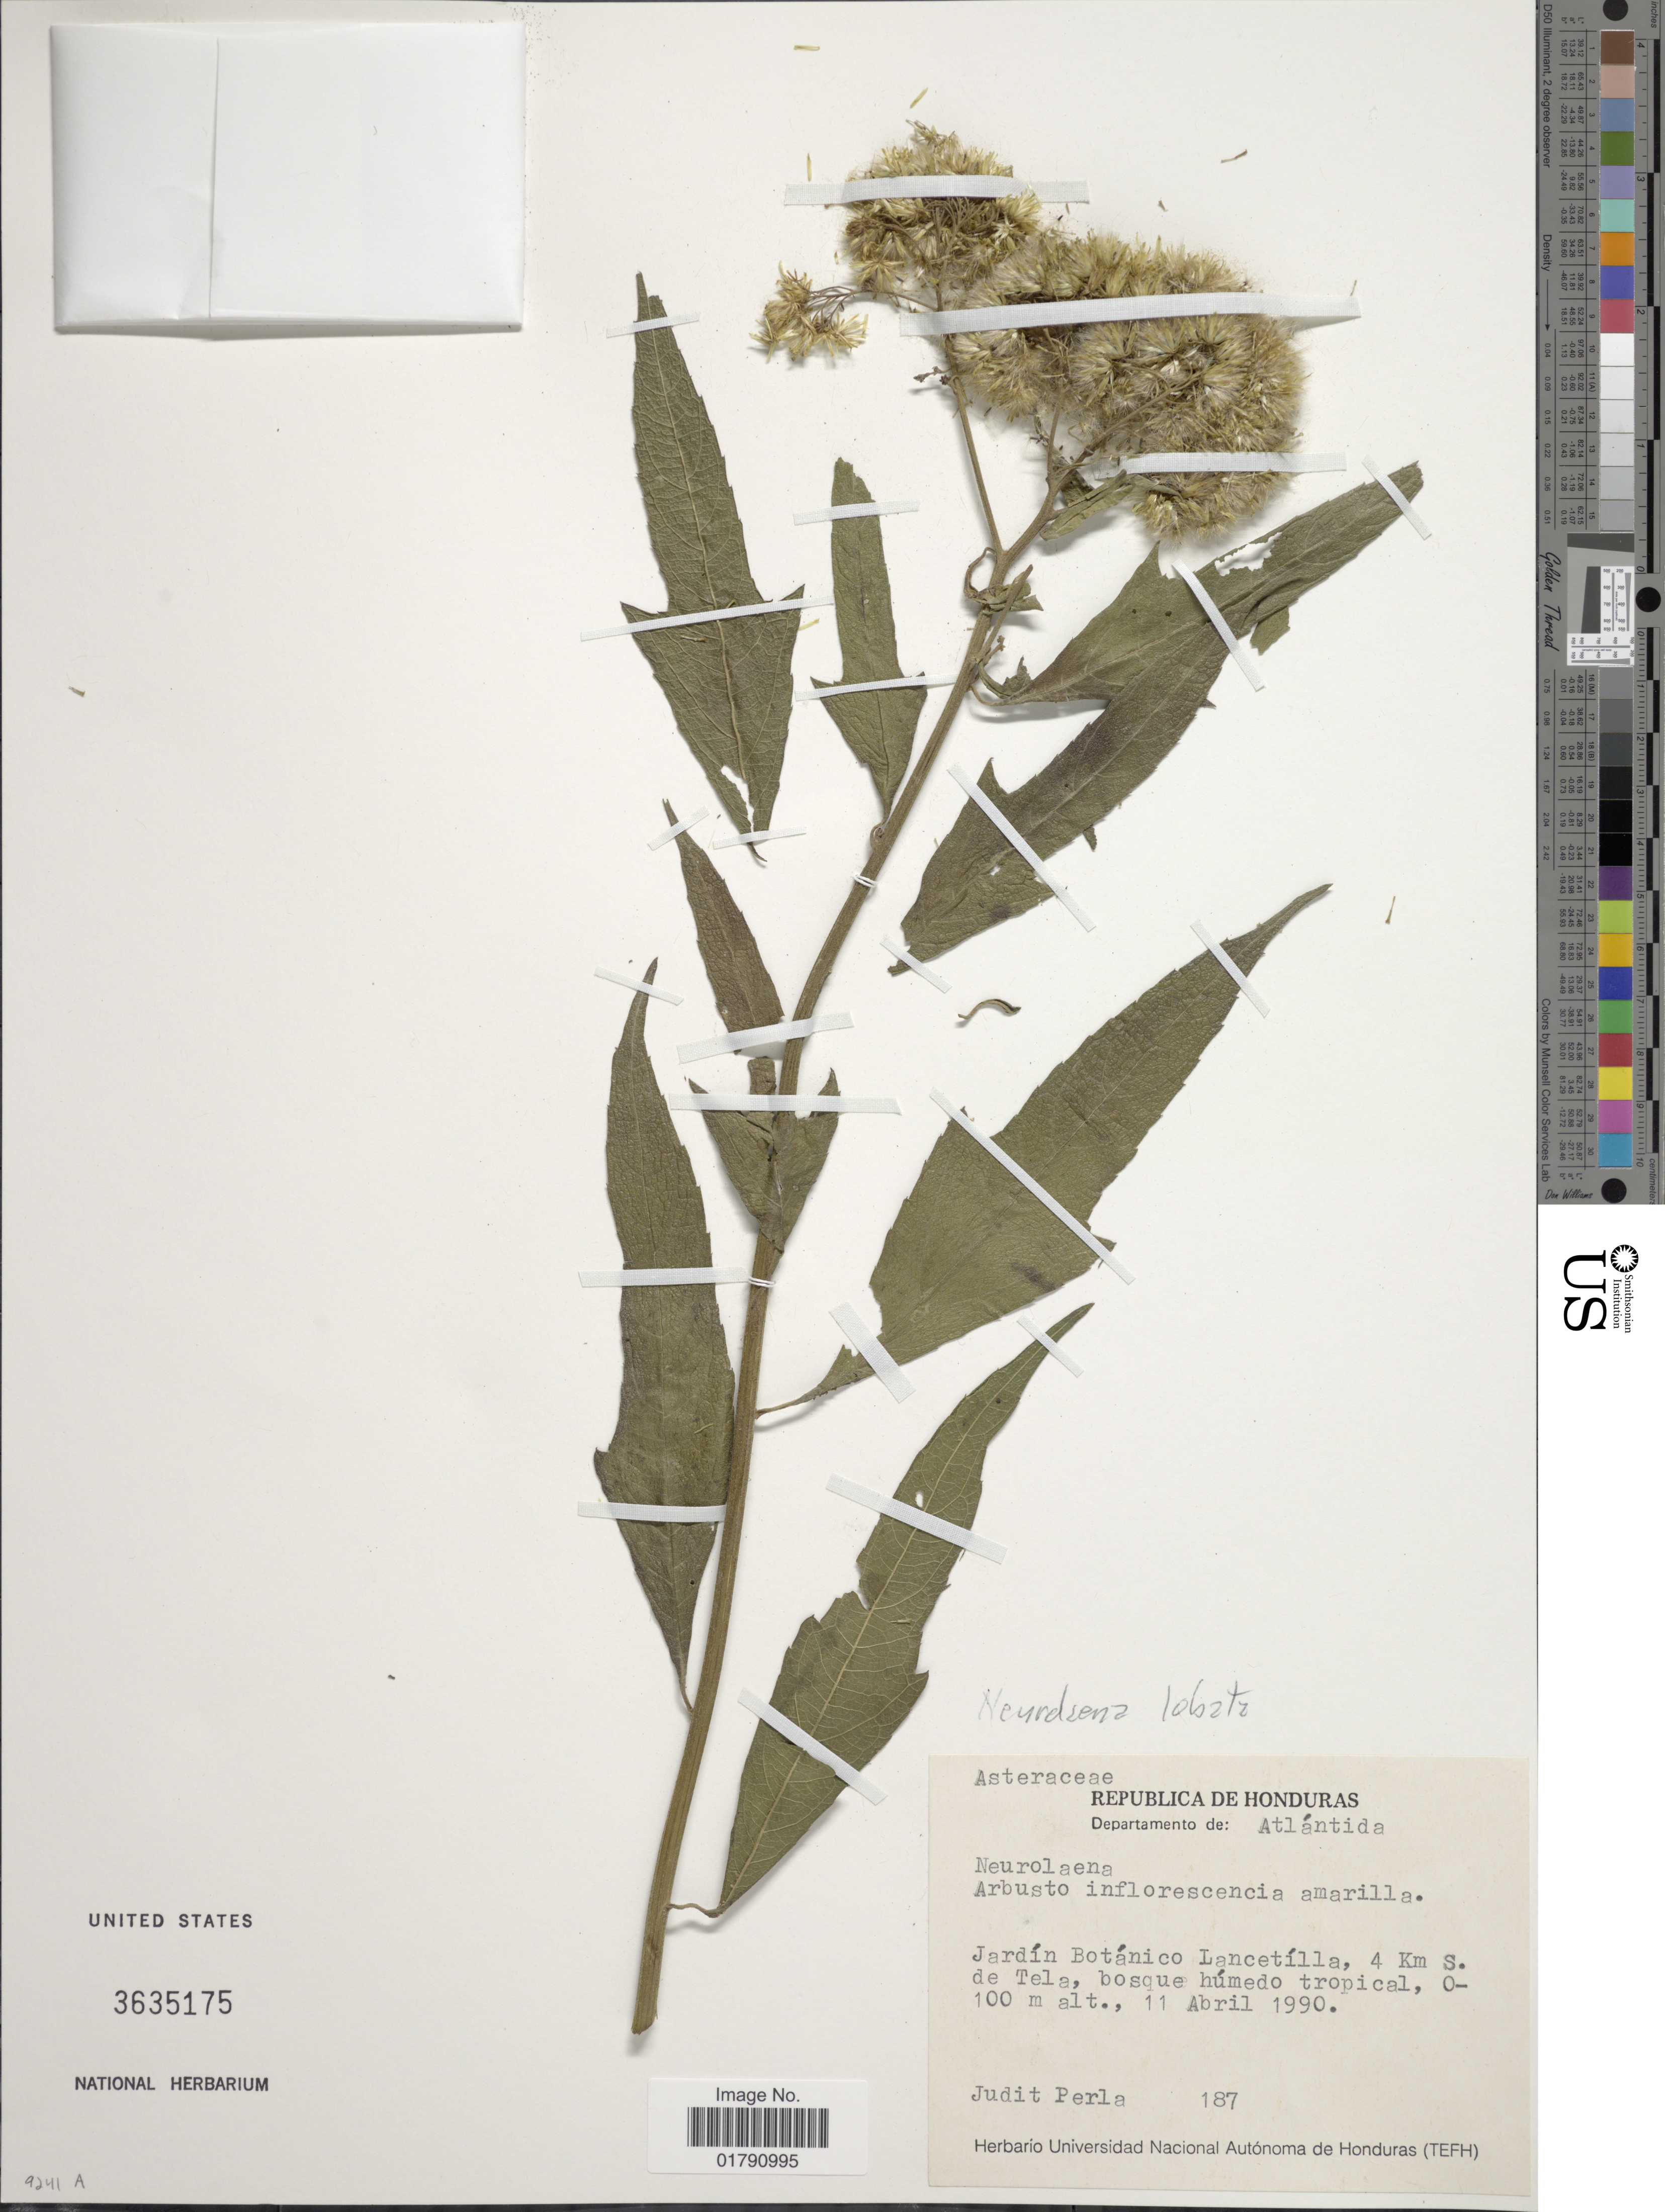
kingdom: Plantae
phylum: Tracheophyta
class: Magnoliopsida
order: Asterales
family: Asteraceae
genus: Neurolaena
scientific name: Neurolaena lobata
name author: (L.) R. Br. ex Cass.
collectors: J. Perla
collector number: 187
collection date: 1990-04-11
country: Honduras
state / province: Atlántida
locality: Republica de Honduras, Jardin Botanico Lancetilla, 4 km S deTela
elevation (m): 100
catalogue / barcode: US 3635175